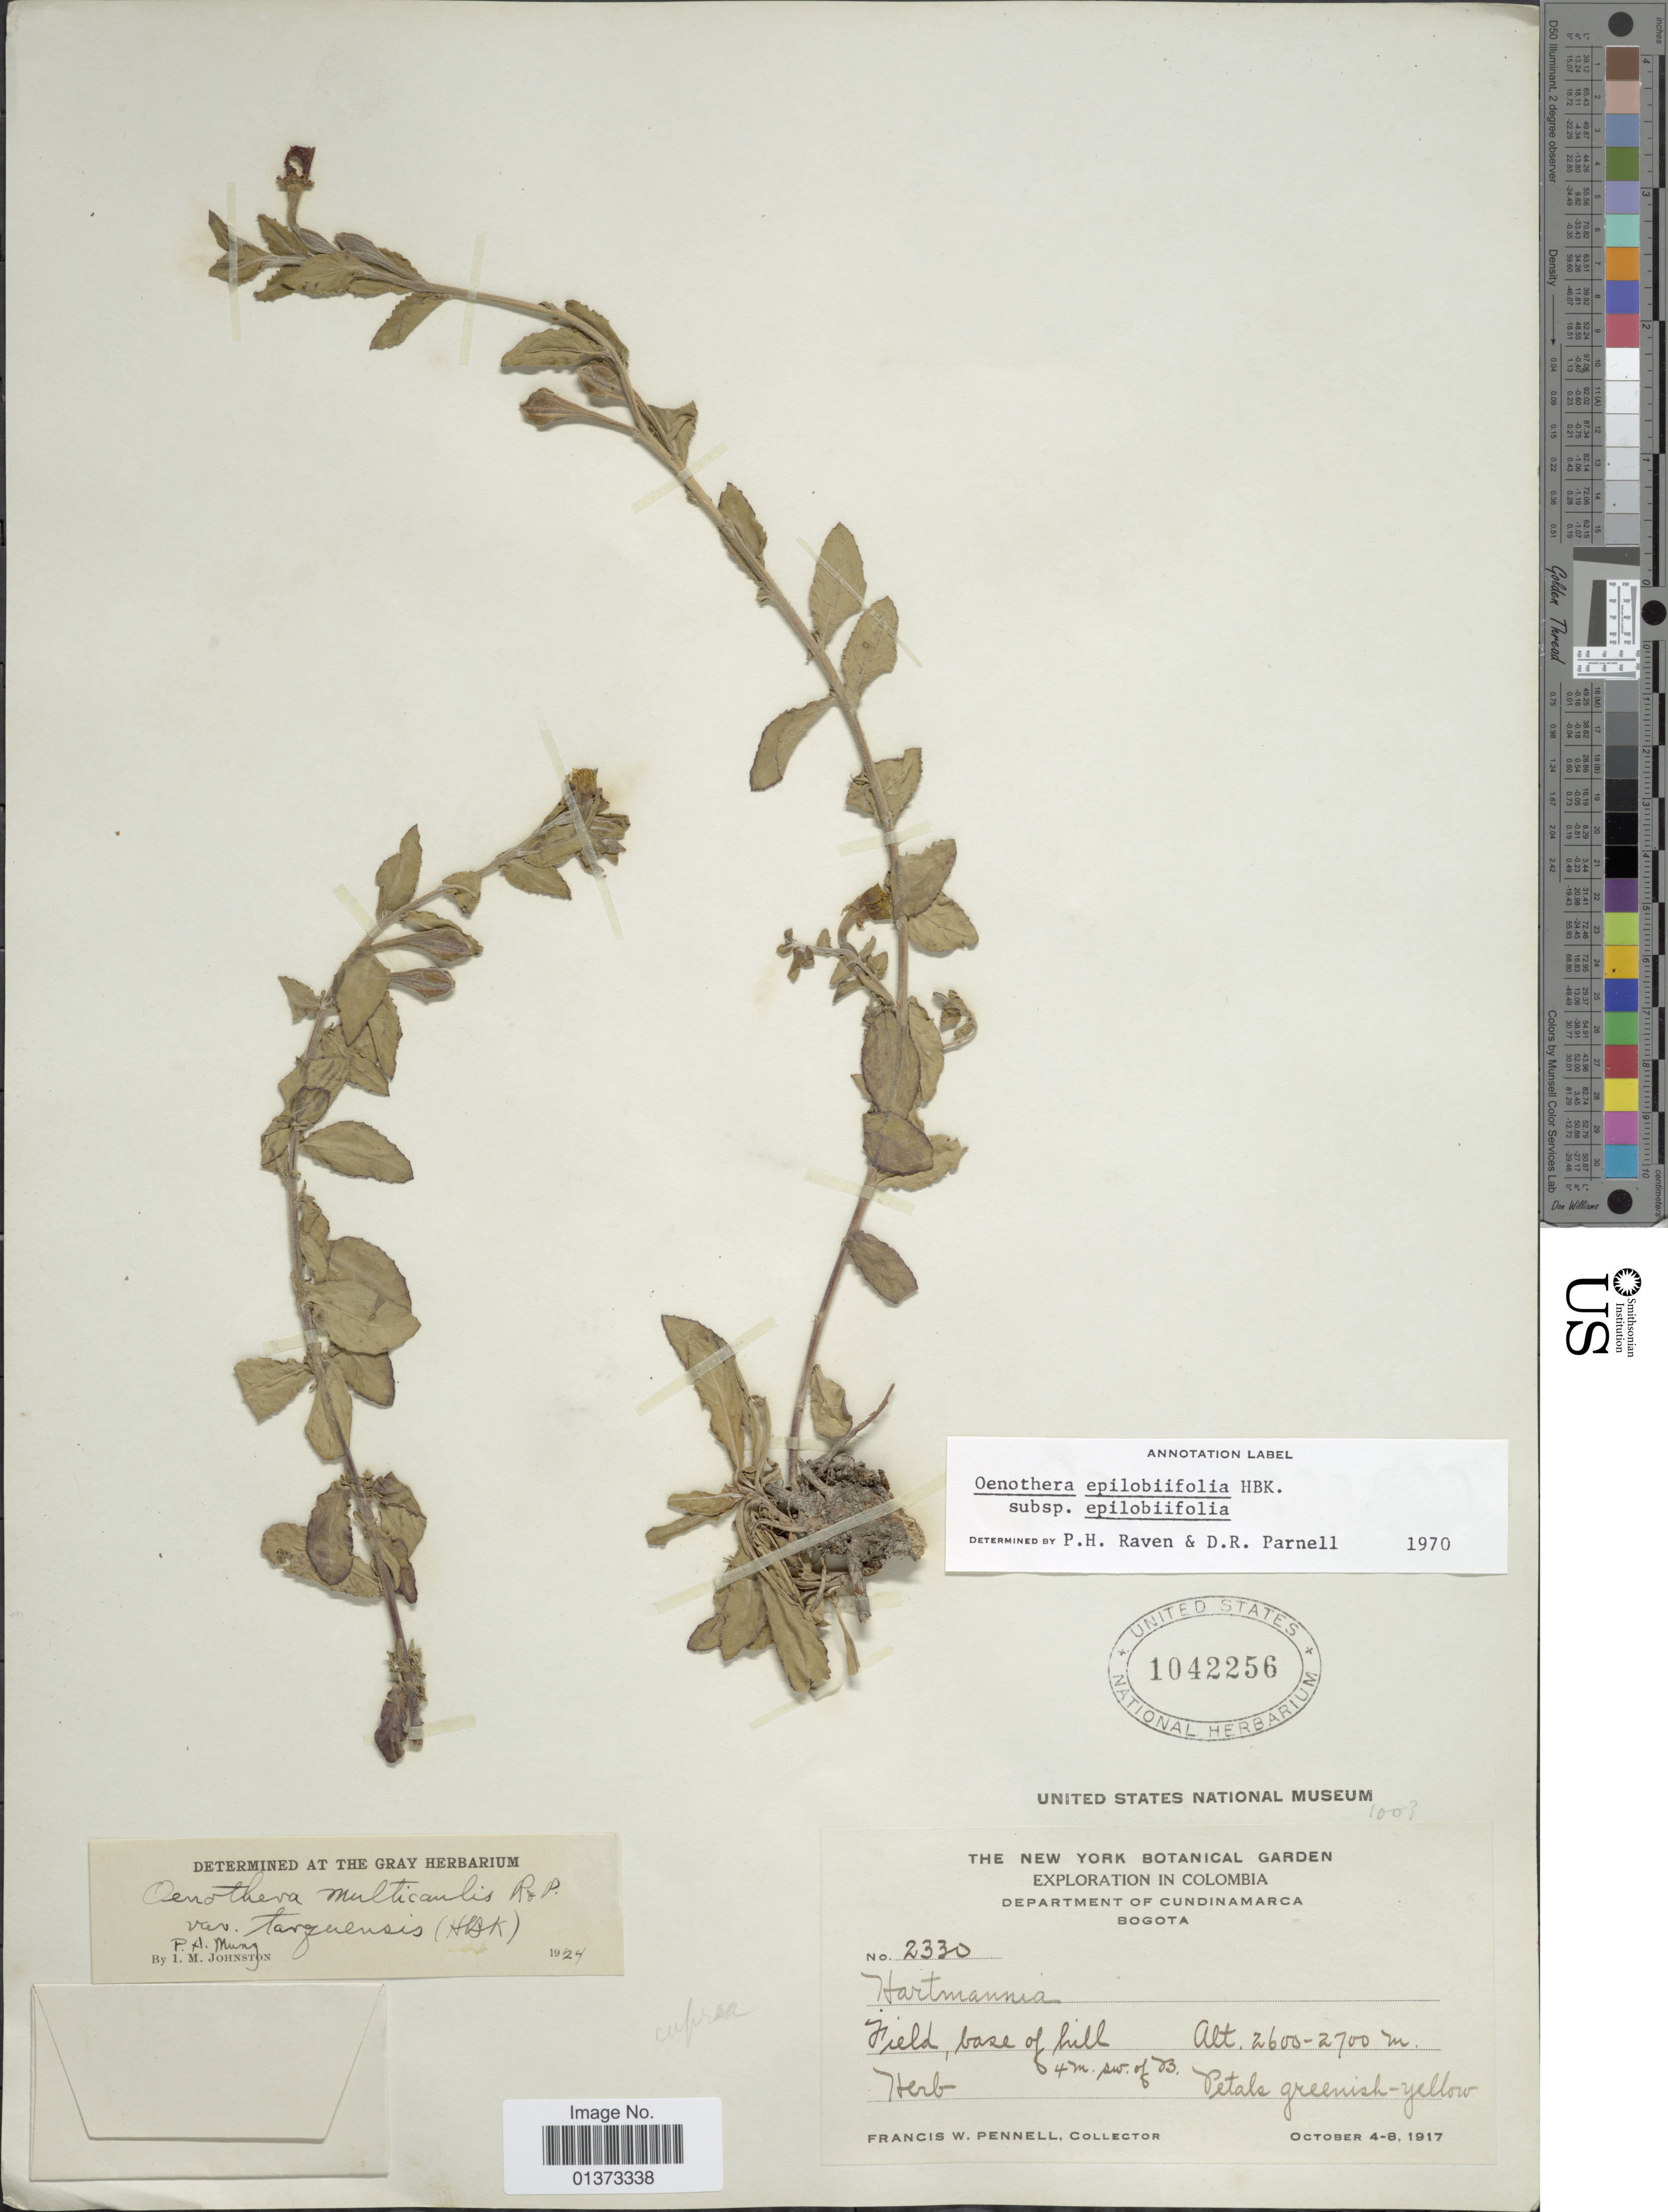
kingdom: Plantae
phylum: Tracheophyta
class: Magnoliopsida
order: Myrtales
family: Onagraceae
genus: Oenothera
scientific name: Oenothera epilobiifolia subsp. epilobiifolia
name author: Kunth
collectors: F. W. Pennell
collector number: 2330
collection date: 1917-10-04/1917-10-08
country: Colombia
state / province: Cundinamarca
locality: Bogota, field, base of hill, 4 m. sw. of B.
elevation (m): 2600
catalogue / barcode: US 1042256